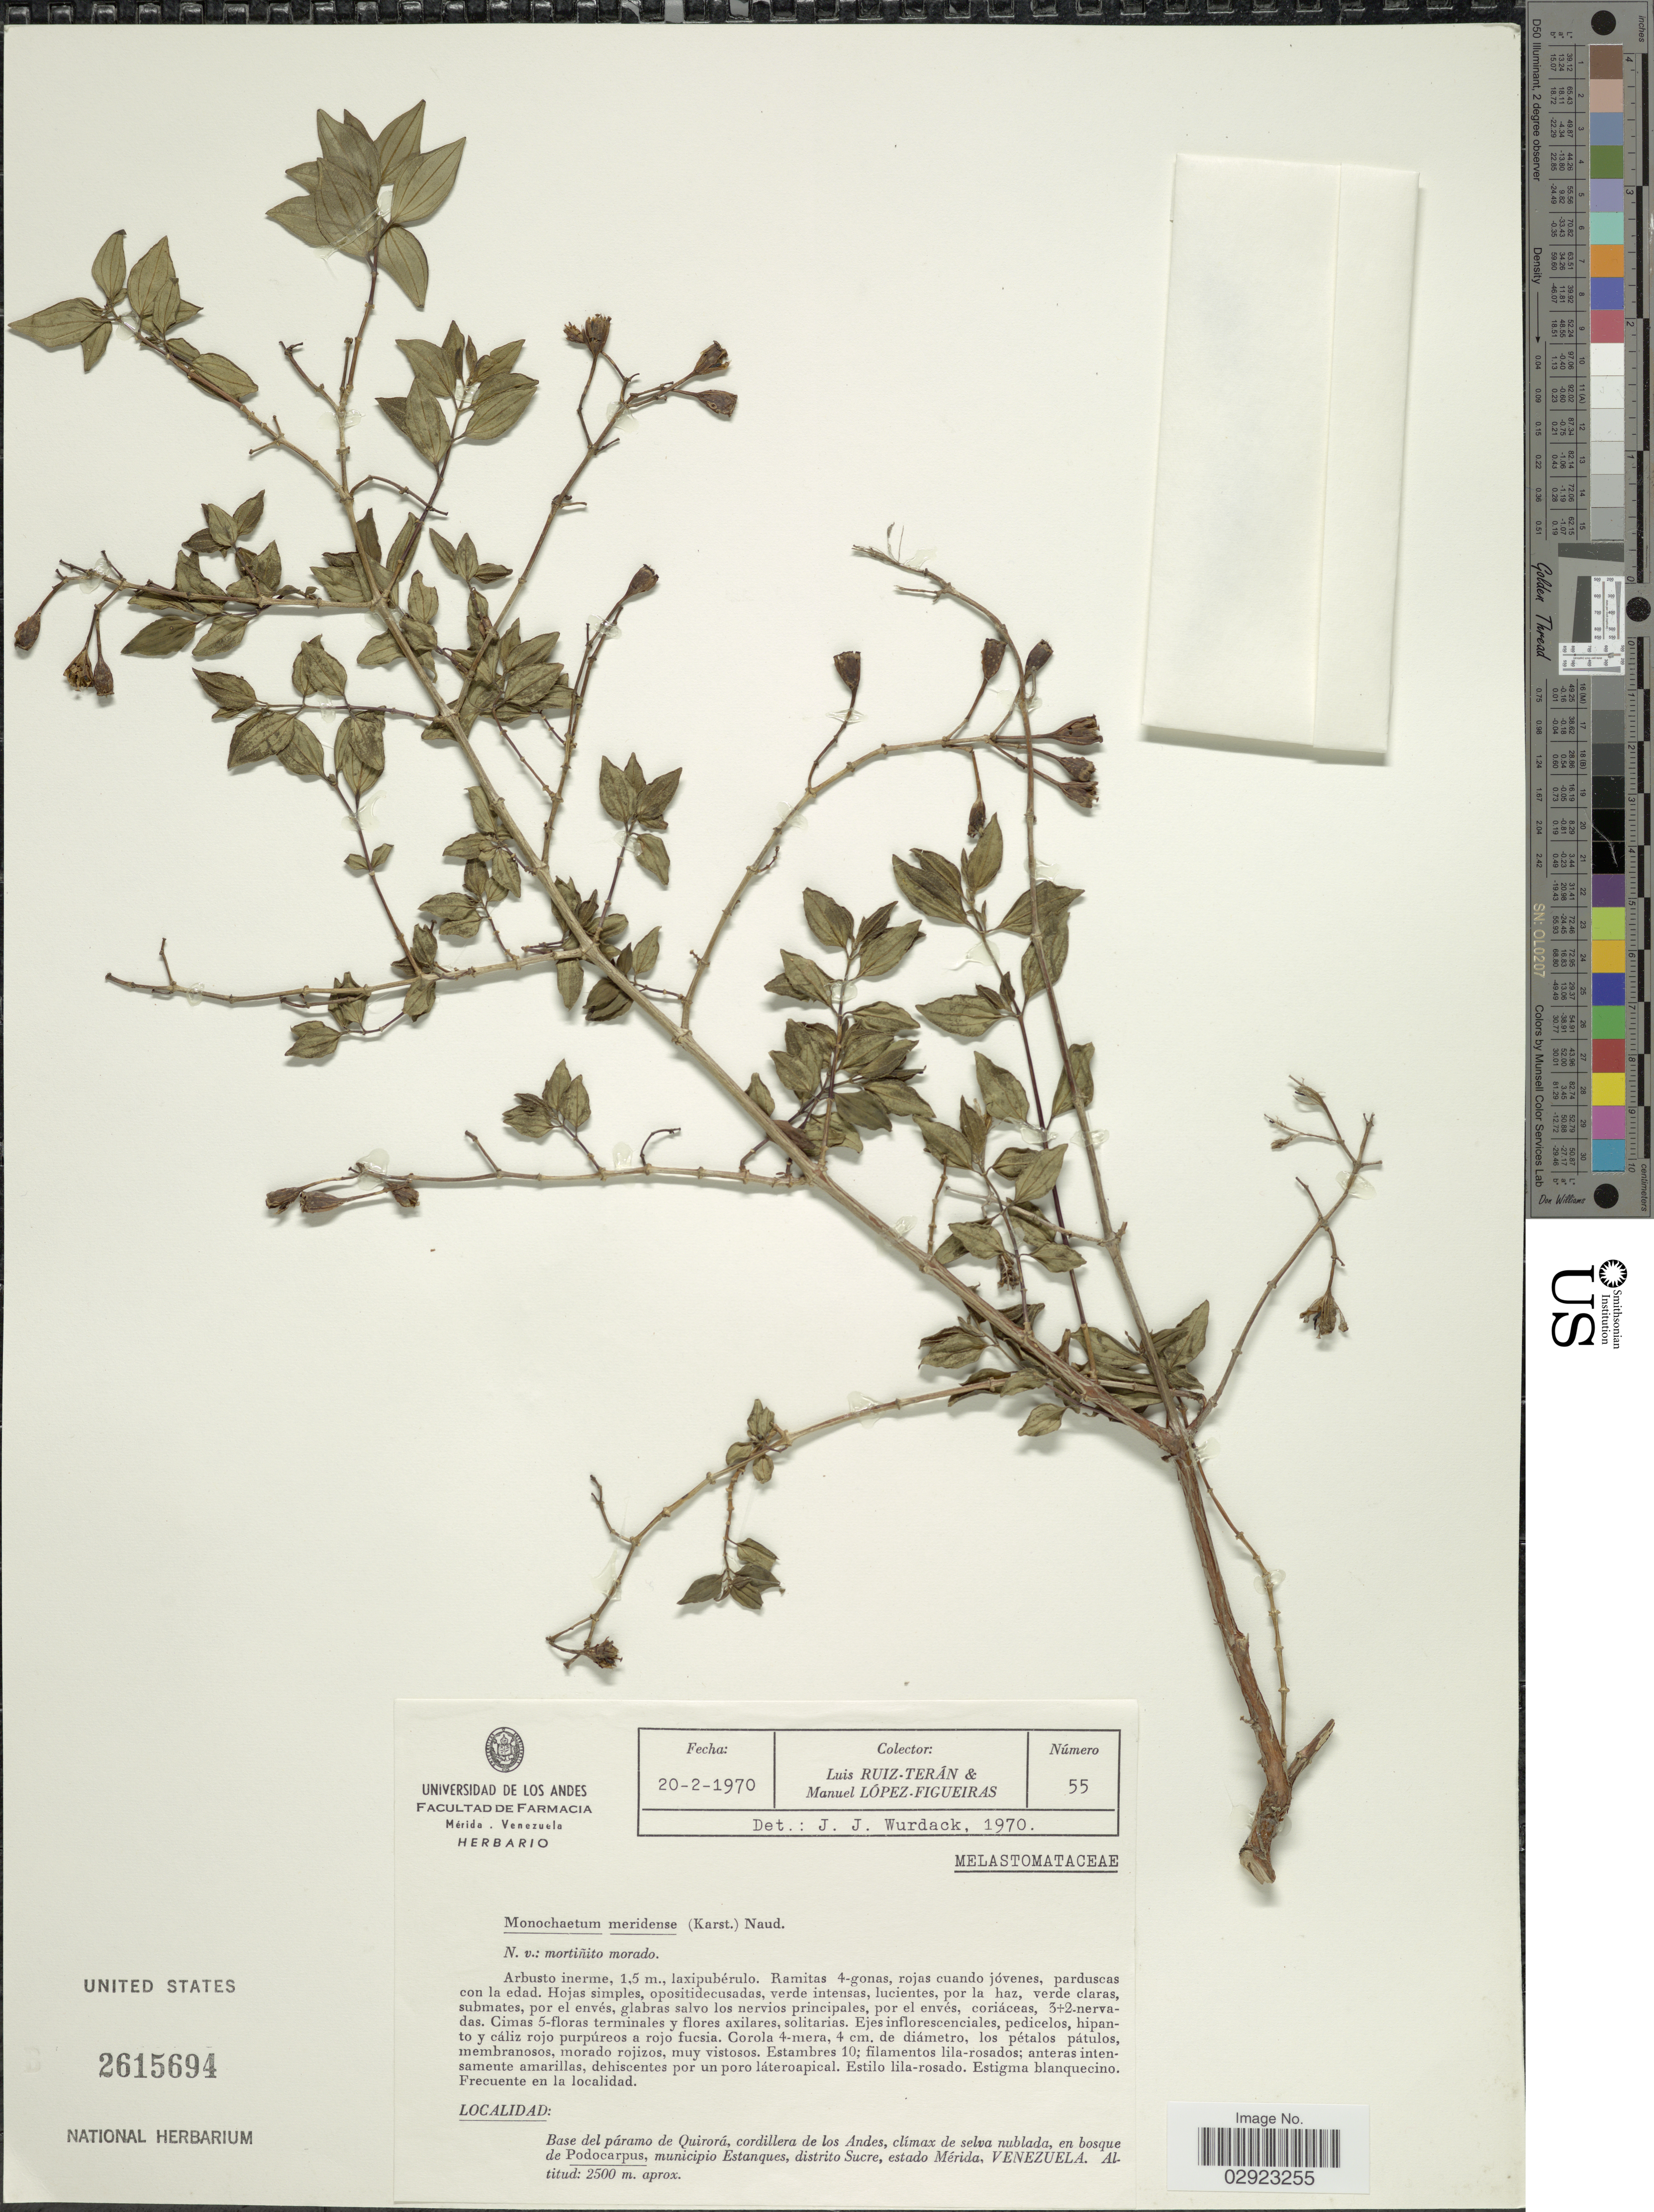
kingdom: Plantae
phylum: Tracheophyta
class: Magnoliopsida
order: Myrtales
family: Melastomataceae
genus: Monochaetum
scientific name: Monochaetum meridense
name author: (H. Karst.) Naudin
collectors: L. Teran & M. López Figueiras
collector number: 55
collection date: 1970-02-20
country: Venezuela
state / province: Mérida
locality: Base del páramo de Quirora, cordillera de los Andes. municipio Estanques, distrito Sucre.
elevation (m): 2500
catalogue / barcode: US 2614694